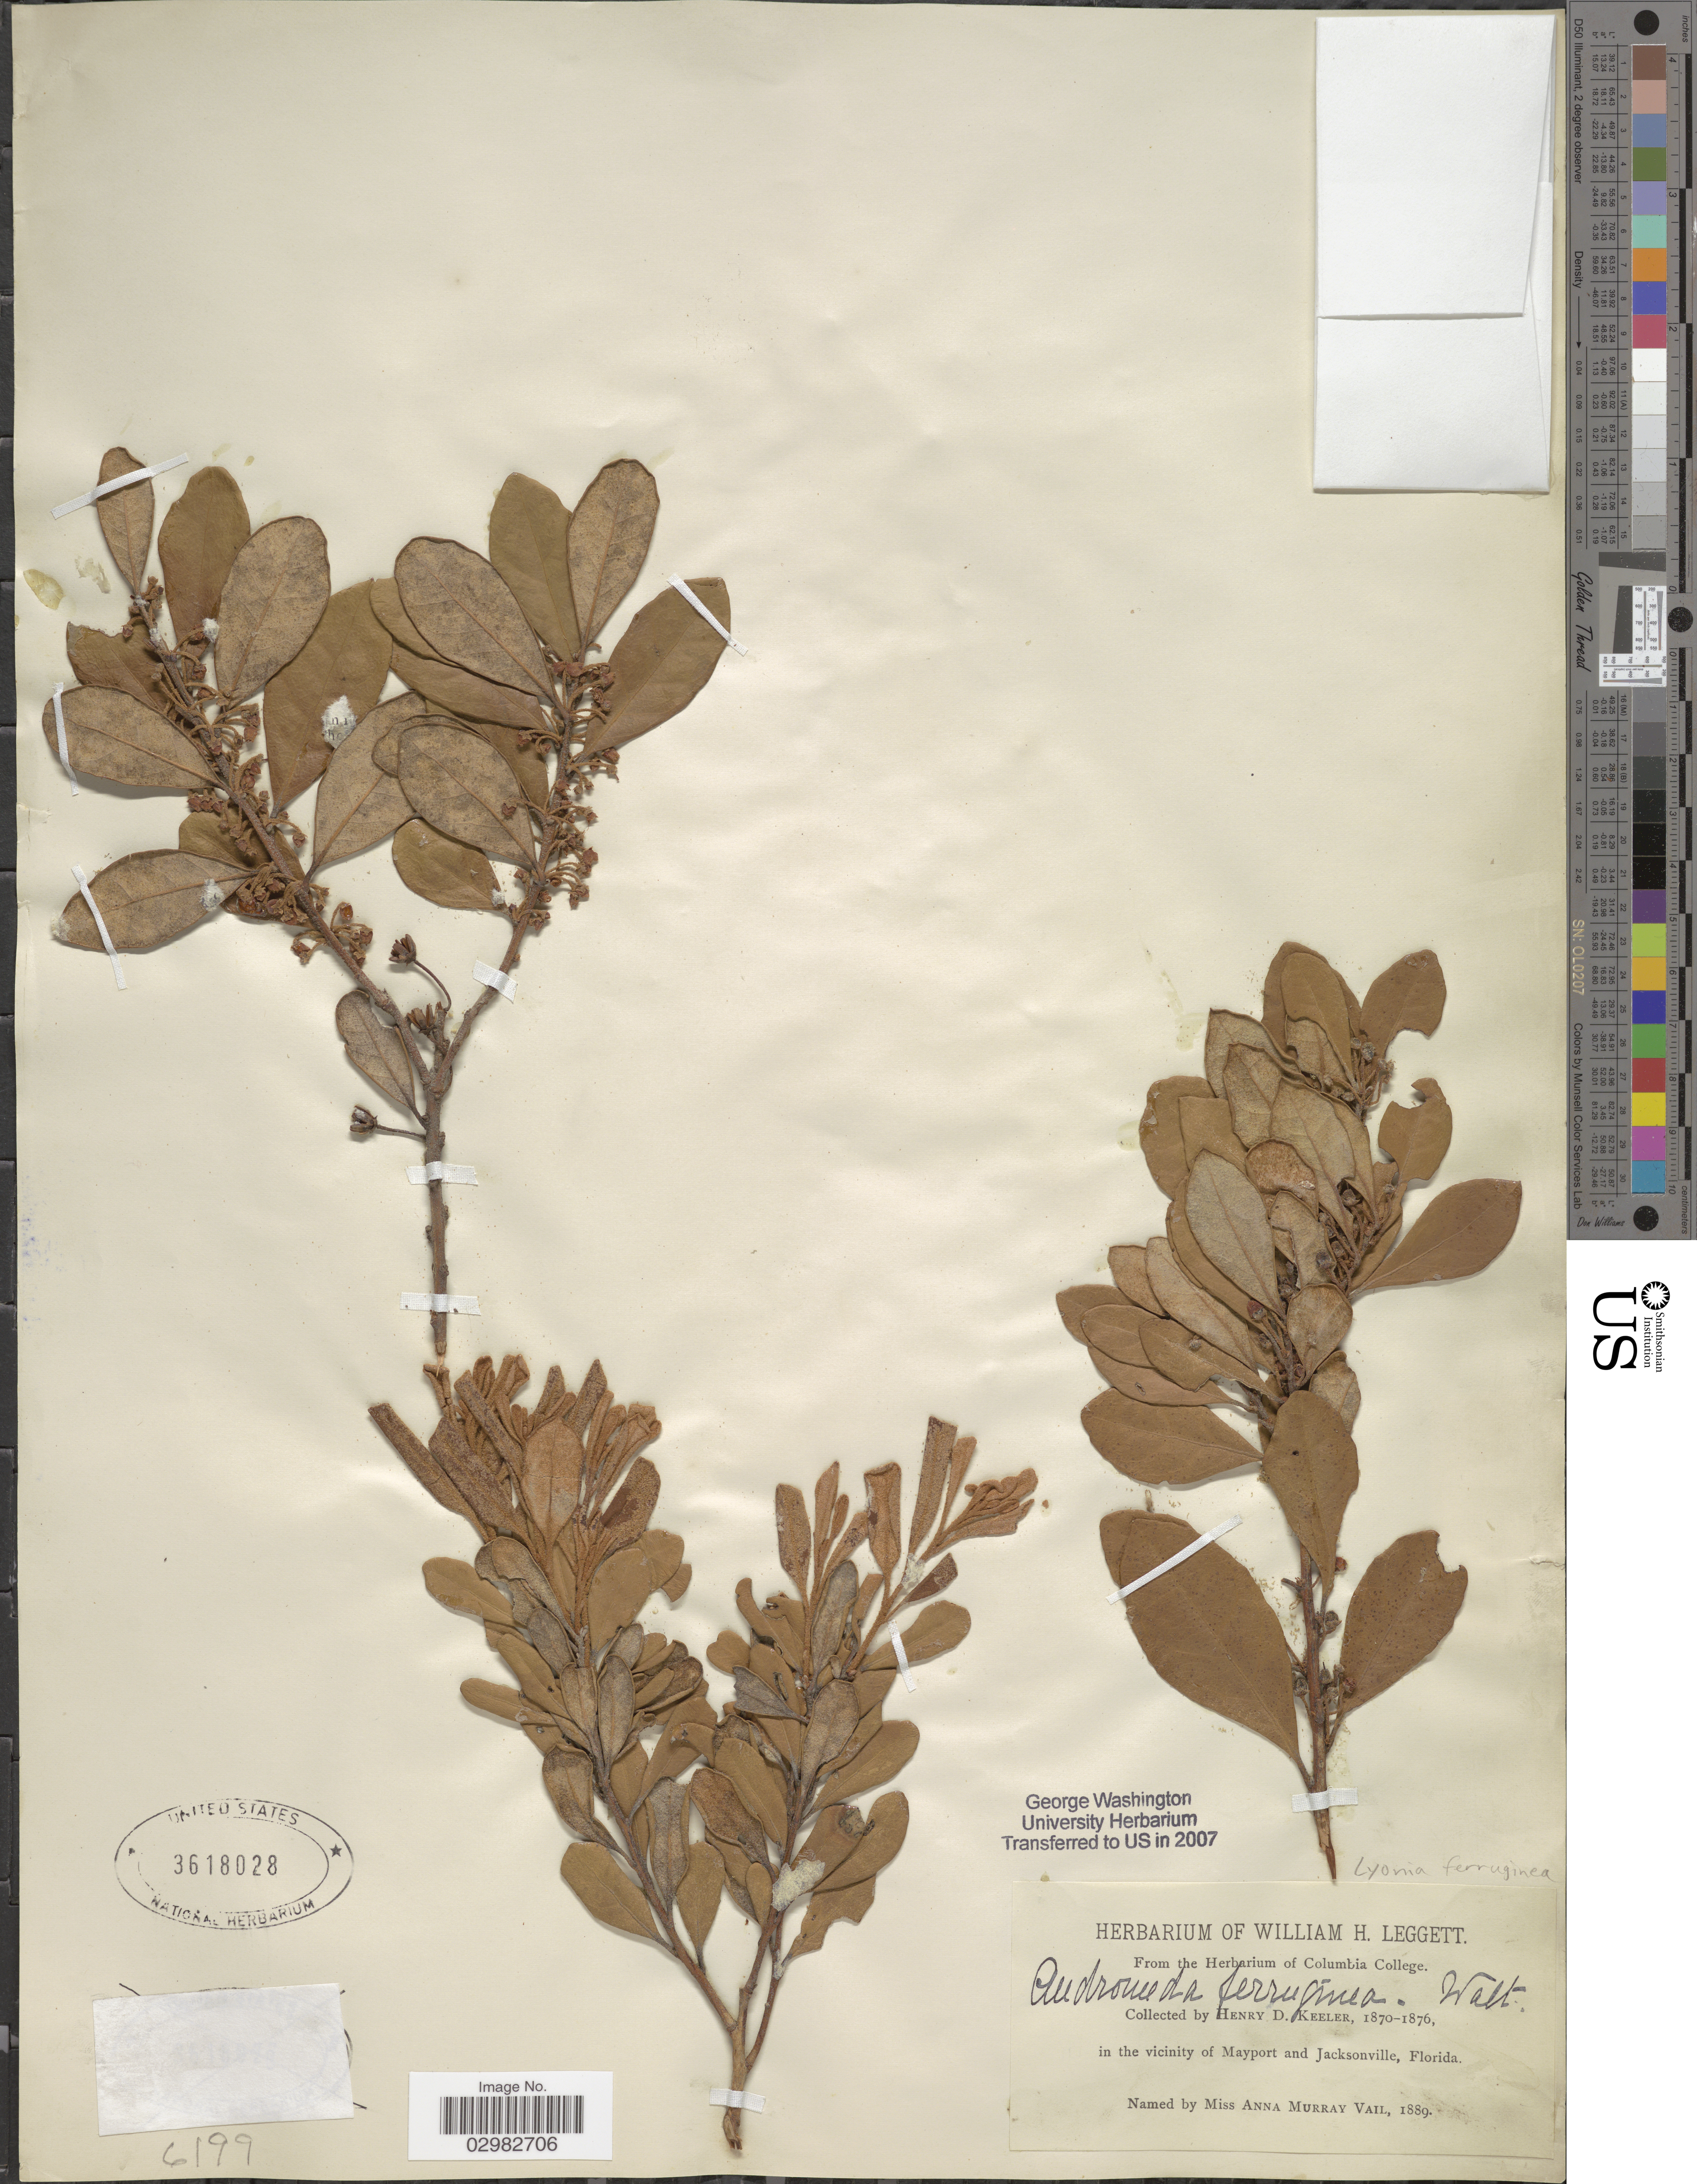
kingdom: Plantae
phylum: Tracheophyta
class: Magnoliopsida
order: Ericales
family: Ericaceae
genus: Lyonia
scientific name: Lyonia ferruginea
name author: (Walter) Nutt.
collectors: H. Keeler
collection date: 1870/1876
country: United States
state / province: Florida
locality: In the vicinity of Mayport and Jacksonville.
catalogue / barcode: US 3618028